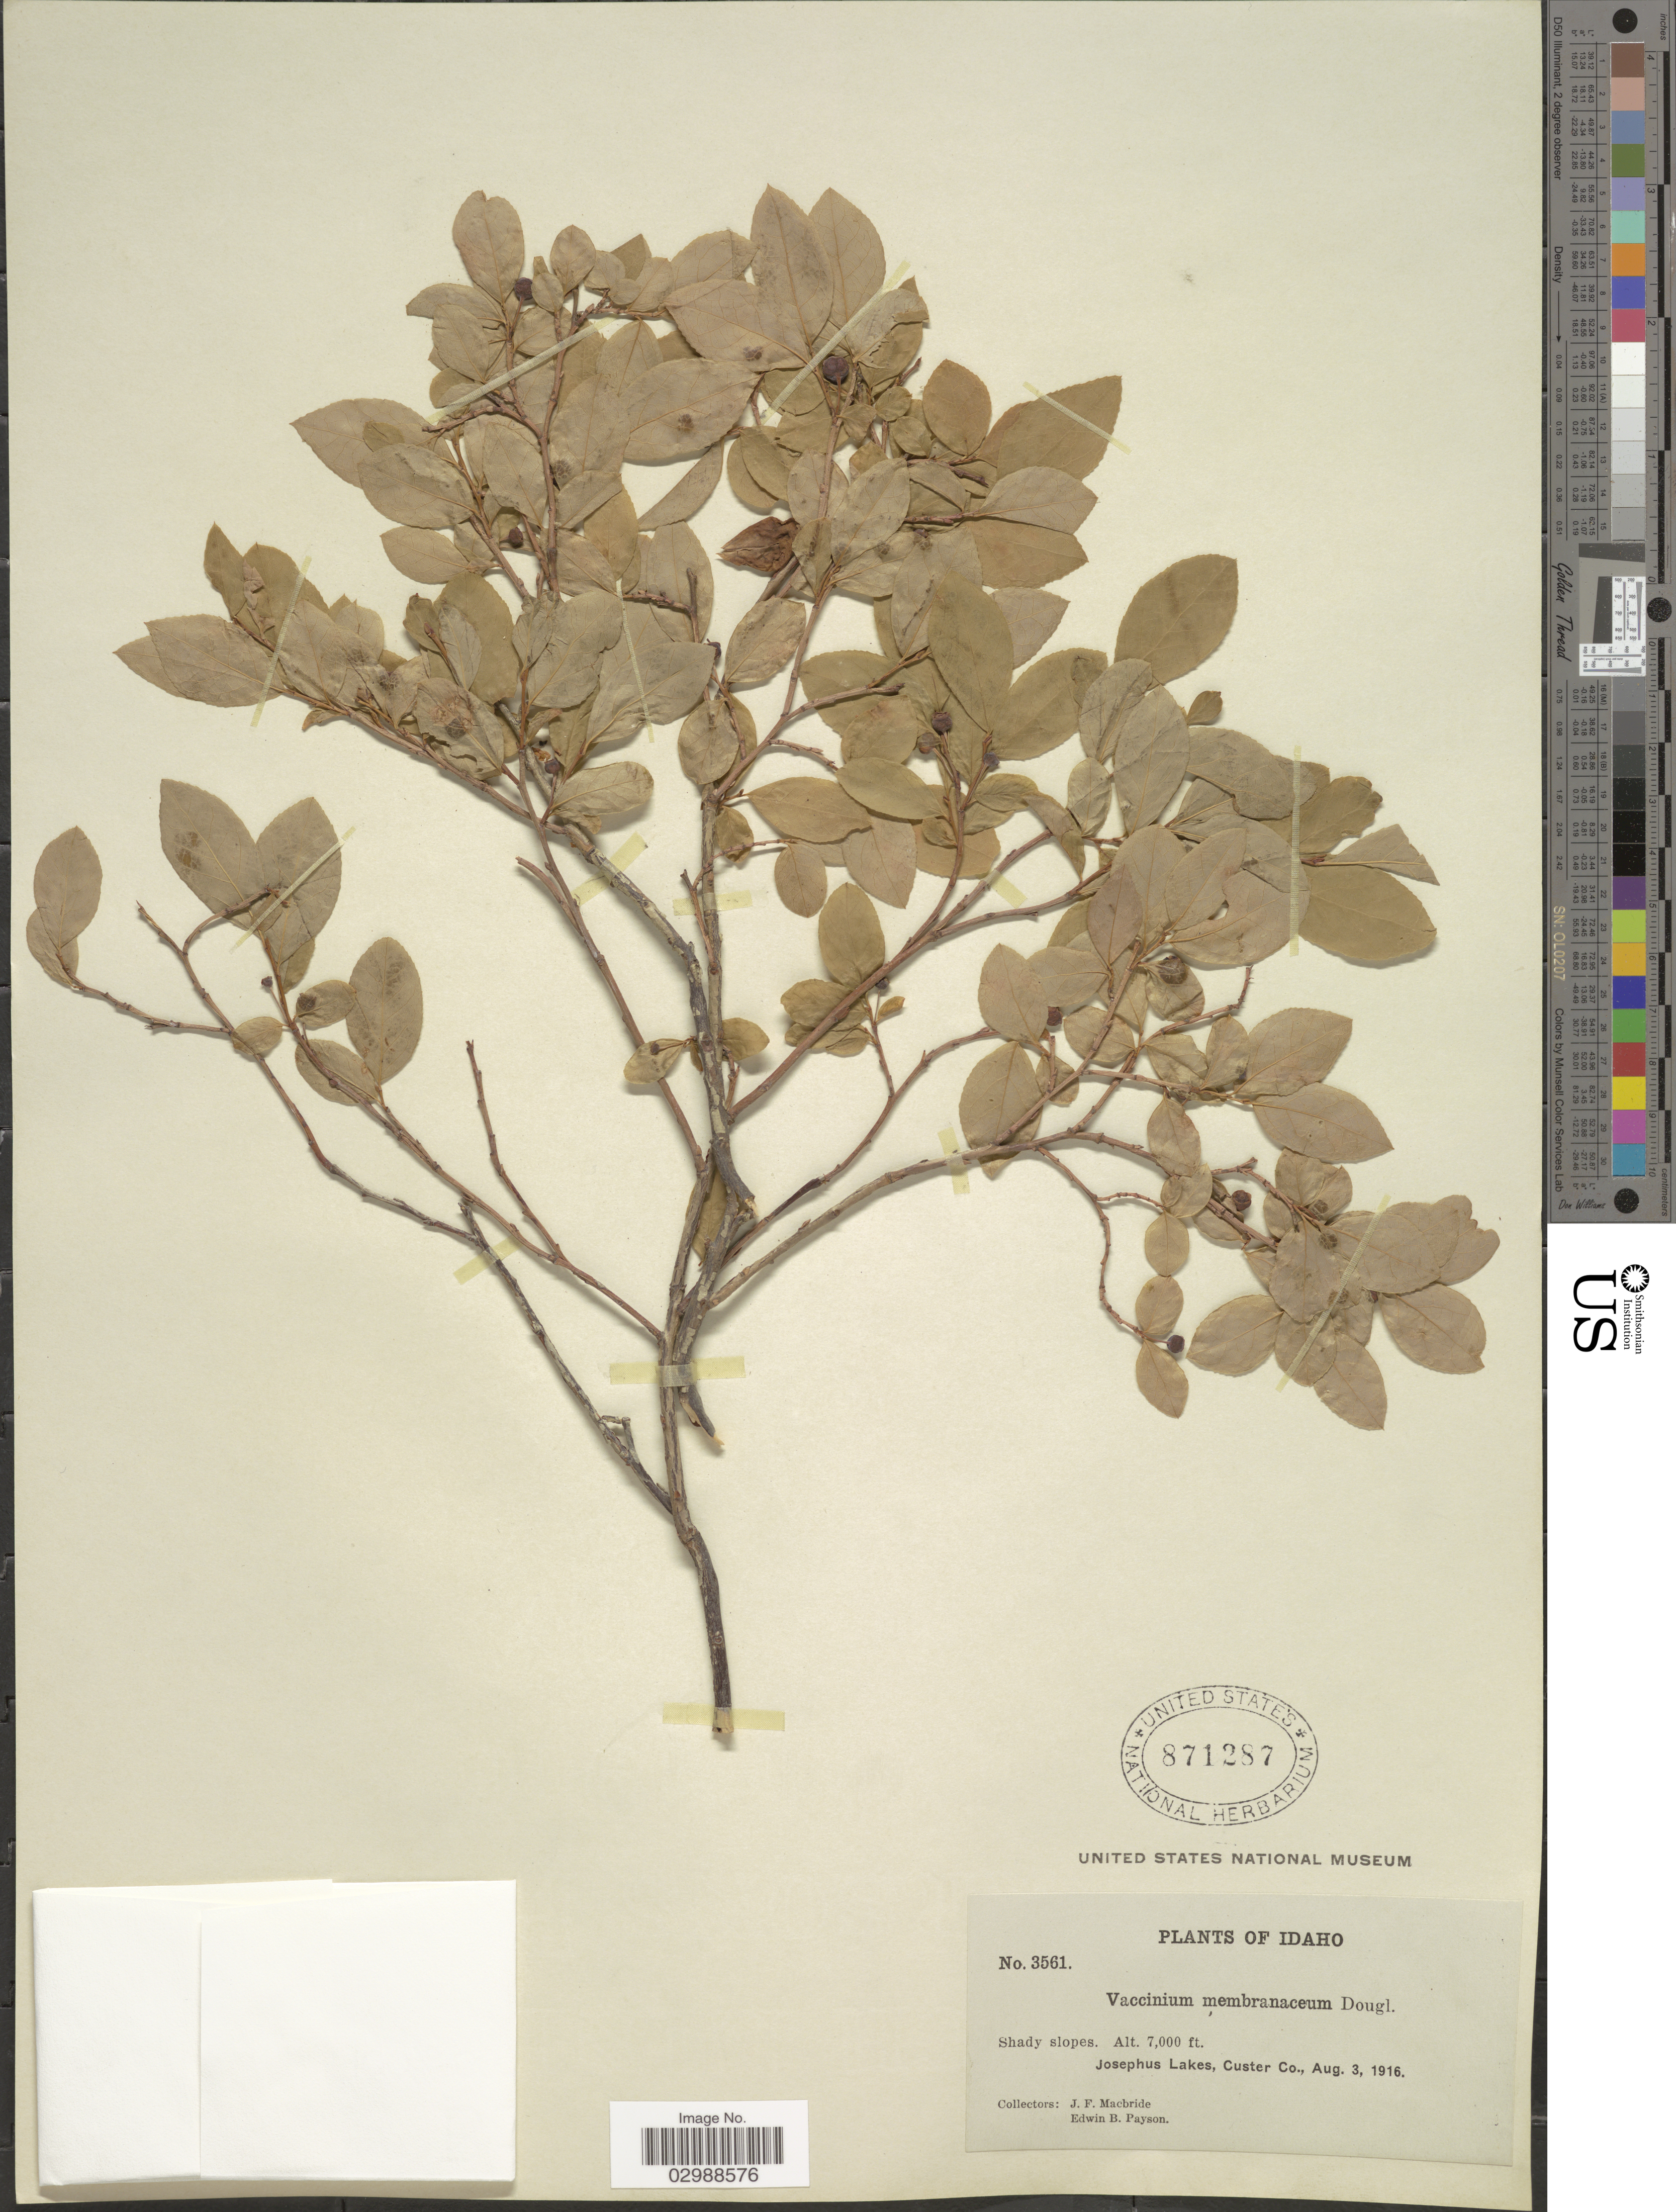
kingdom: Plantae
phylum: Tracheophyta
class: Magnoliopsida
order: Ericales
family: Ericaceae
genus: Vaccinium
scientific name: Vaccinium membranaceum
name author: Douglas ex Torr.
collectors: J. F. Macbride & E. B. Payson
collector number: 3561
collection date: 1916-08-03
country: United States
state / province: Idaho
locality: Josephus Lakes, Custer Co.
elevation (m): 2134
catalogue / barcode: US 871287